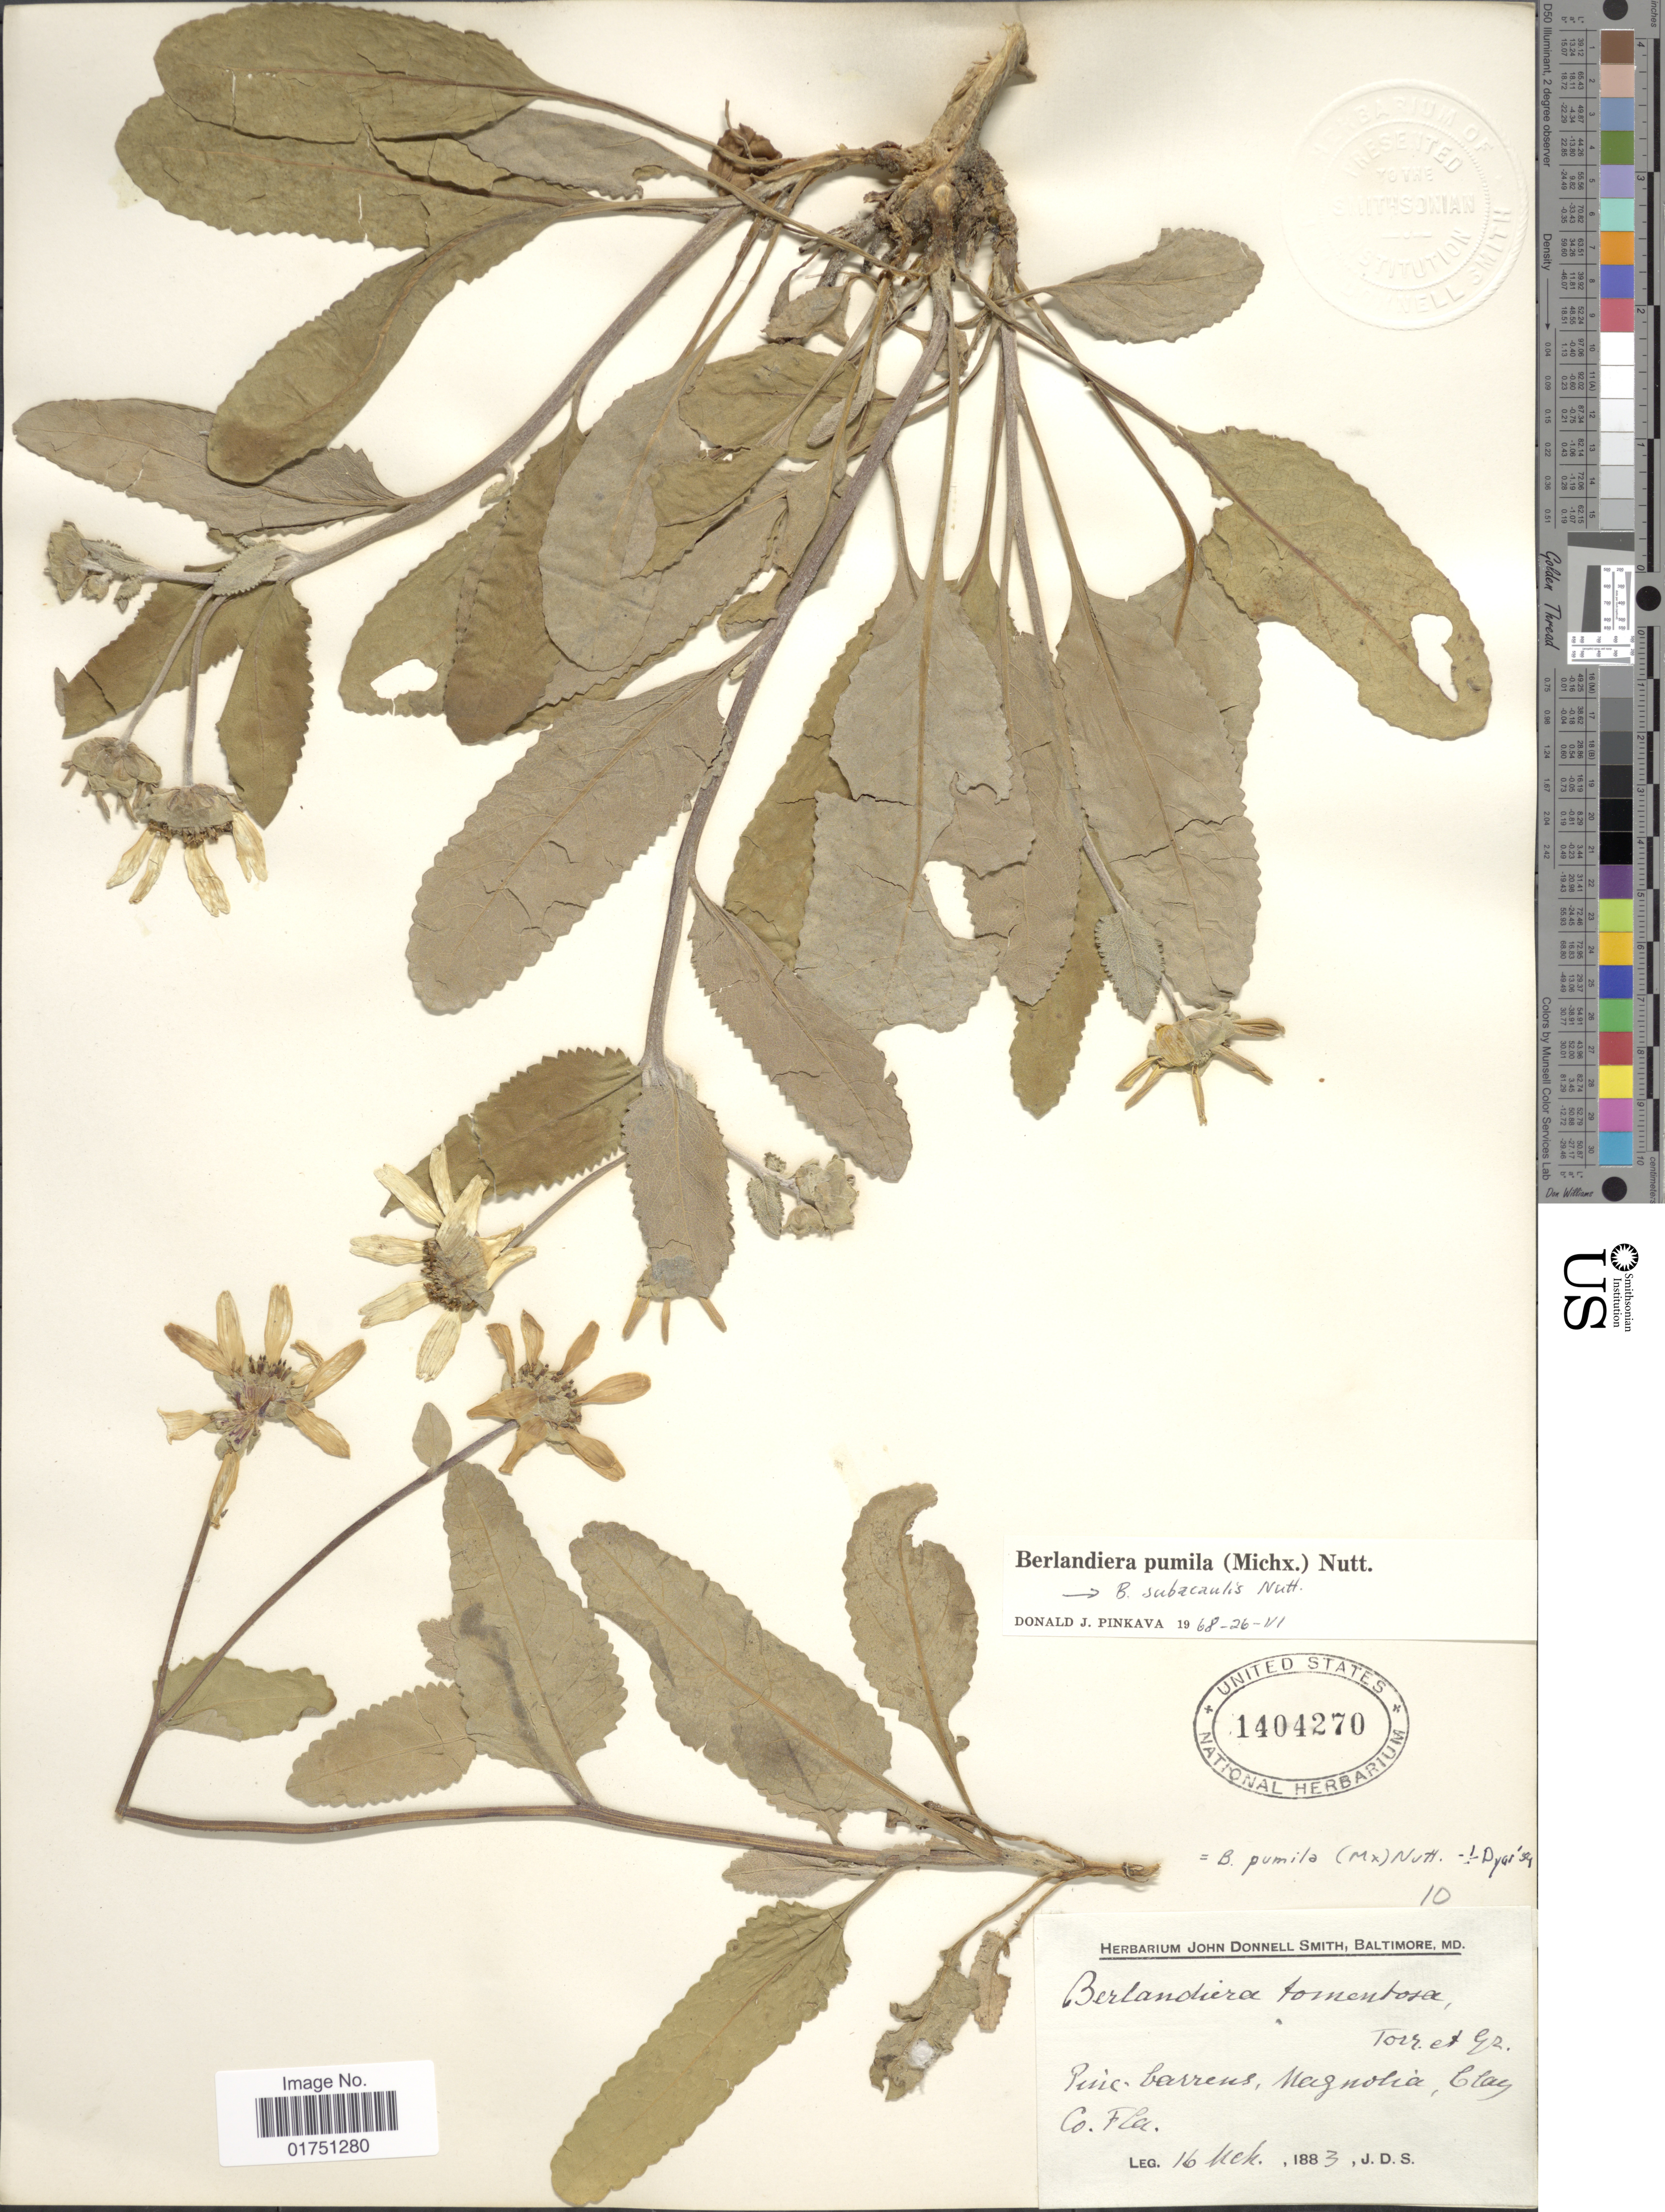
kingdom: Plantae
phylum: Tracheophyta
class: Magnoliopsida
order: Asterales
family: Asteraceae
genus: Berlandiera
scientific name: Berlandiera pumila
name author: (Michx.) Nutt.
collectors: J. Donnell Smith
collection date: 1883-03-16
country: United States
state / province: Florida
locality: Pine-barrens, Magnolia, Clay Co. Fla.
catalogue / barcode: US 1404270